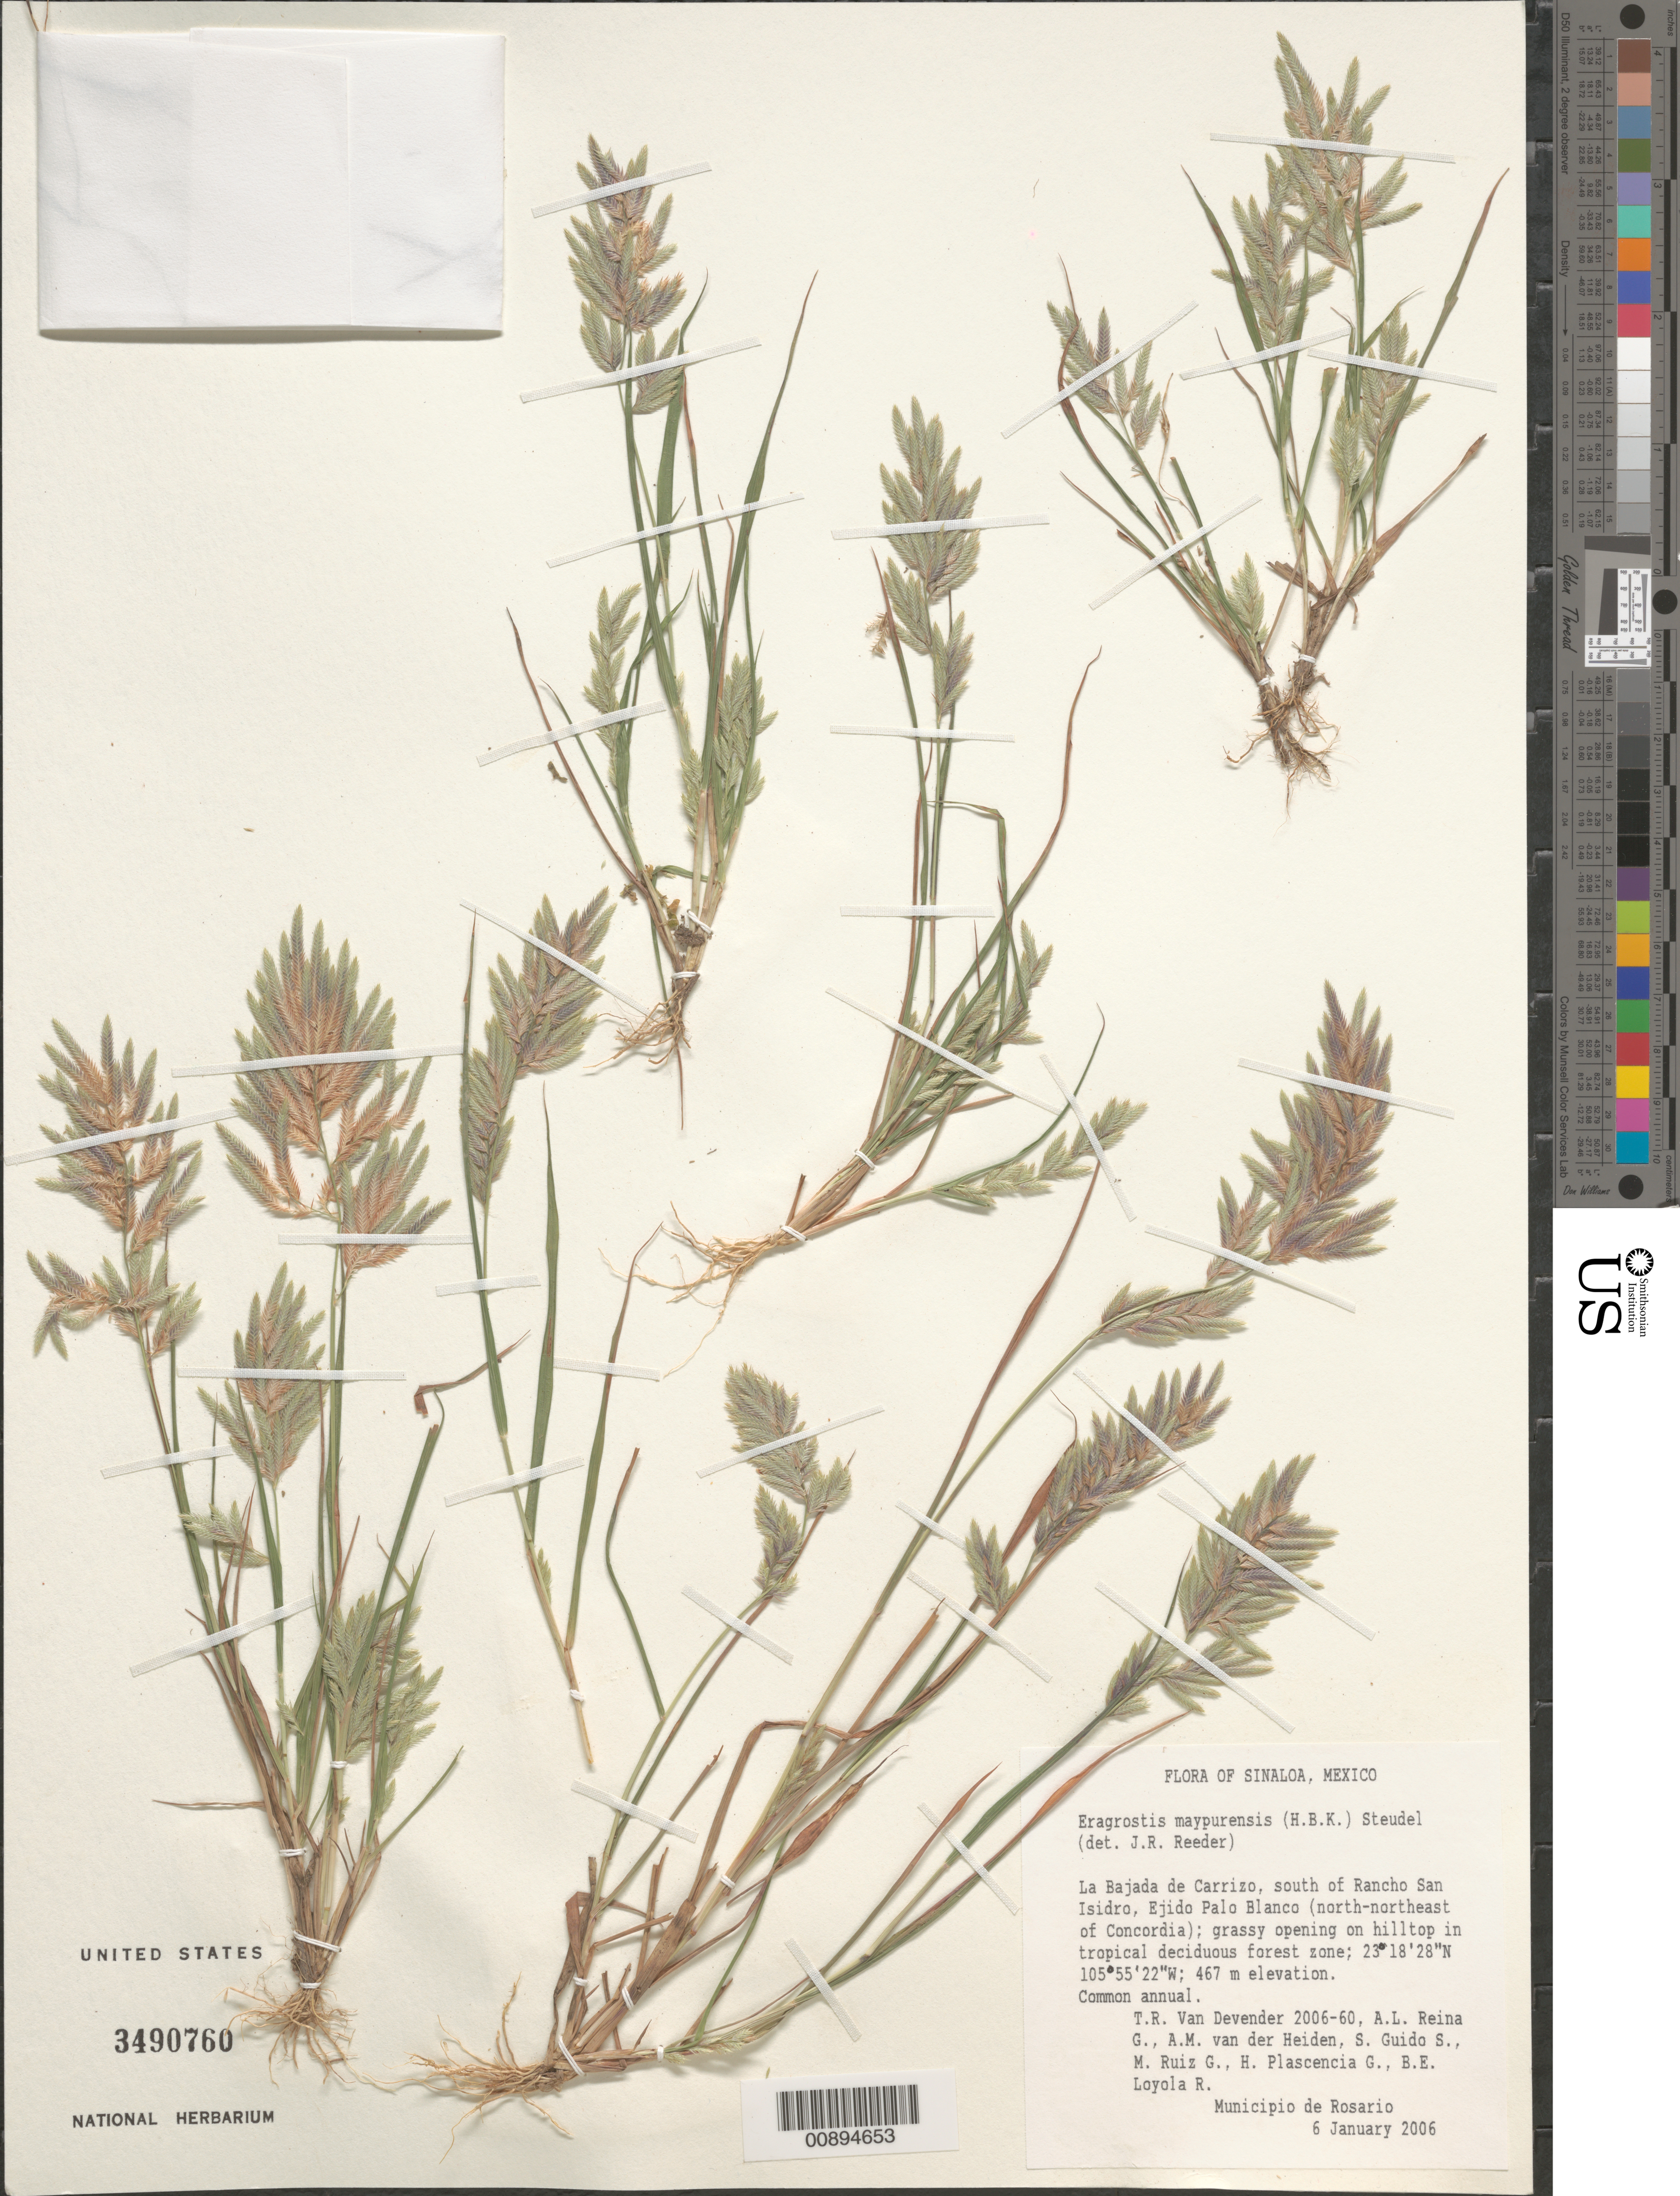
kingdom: Plantae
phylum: Tracheophyta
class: Liliopsida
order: Poales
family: Poaceae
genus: Eragrostis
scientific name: Eragrostis maypurensis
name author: (Kunth) Steud.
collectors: T. R. Van Devender, A. L. Reina G., A. M. van der Heiden, S. Guido S., B. E. Loyola G., M. Ruiz G. & H. Plascencia G.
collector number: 2006-60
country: Mexico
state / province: Sinaloa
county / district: Rosario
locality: La Bajada de Carrizo, S of Rancho San Isidro, Ejido Palo Blanco, NNE of Concordia.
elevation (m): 467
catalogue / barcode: US 3490760